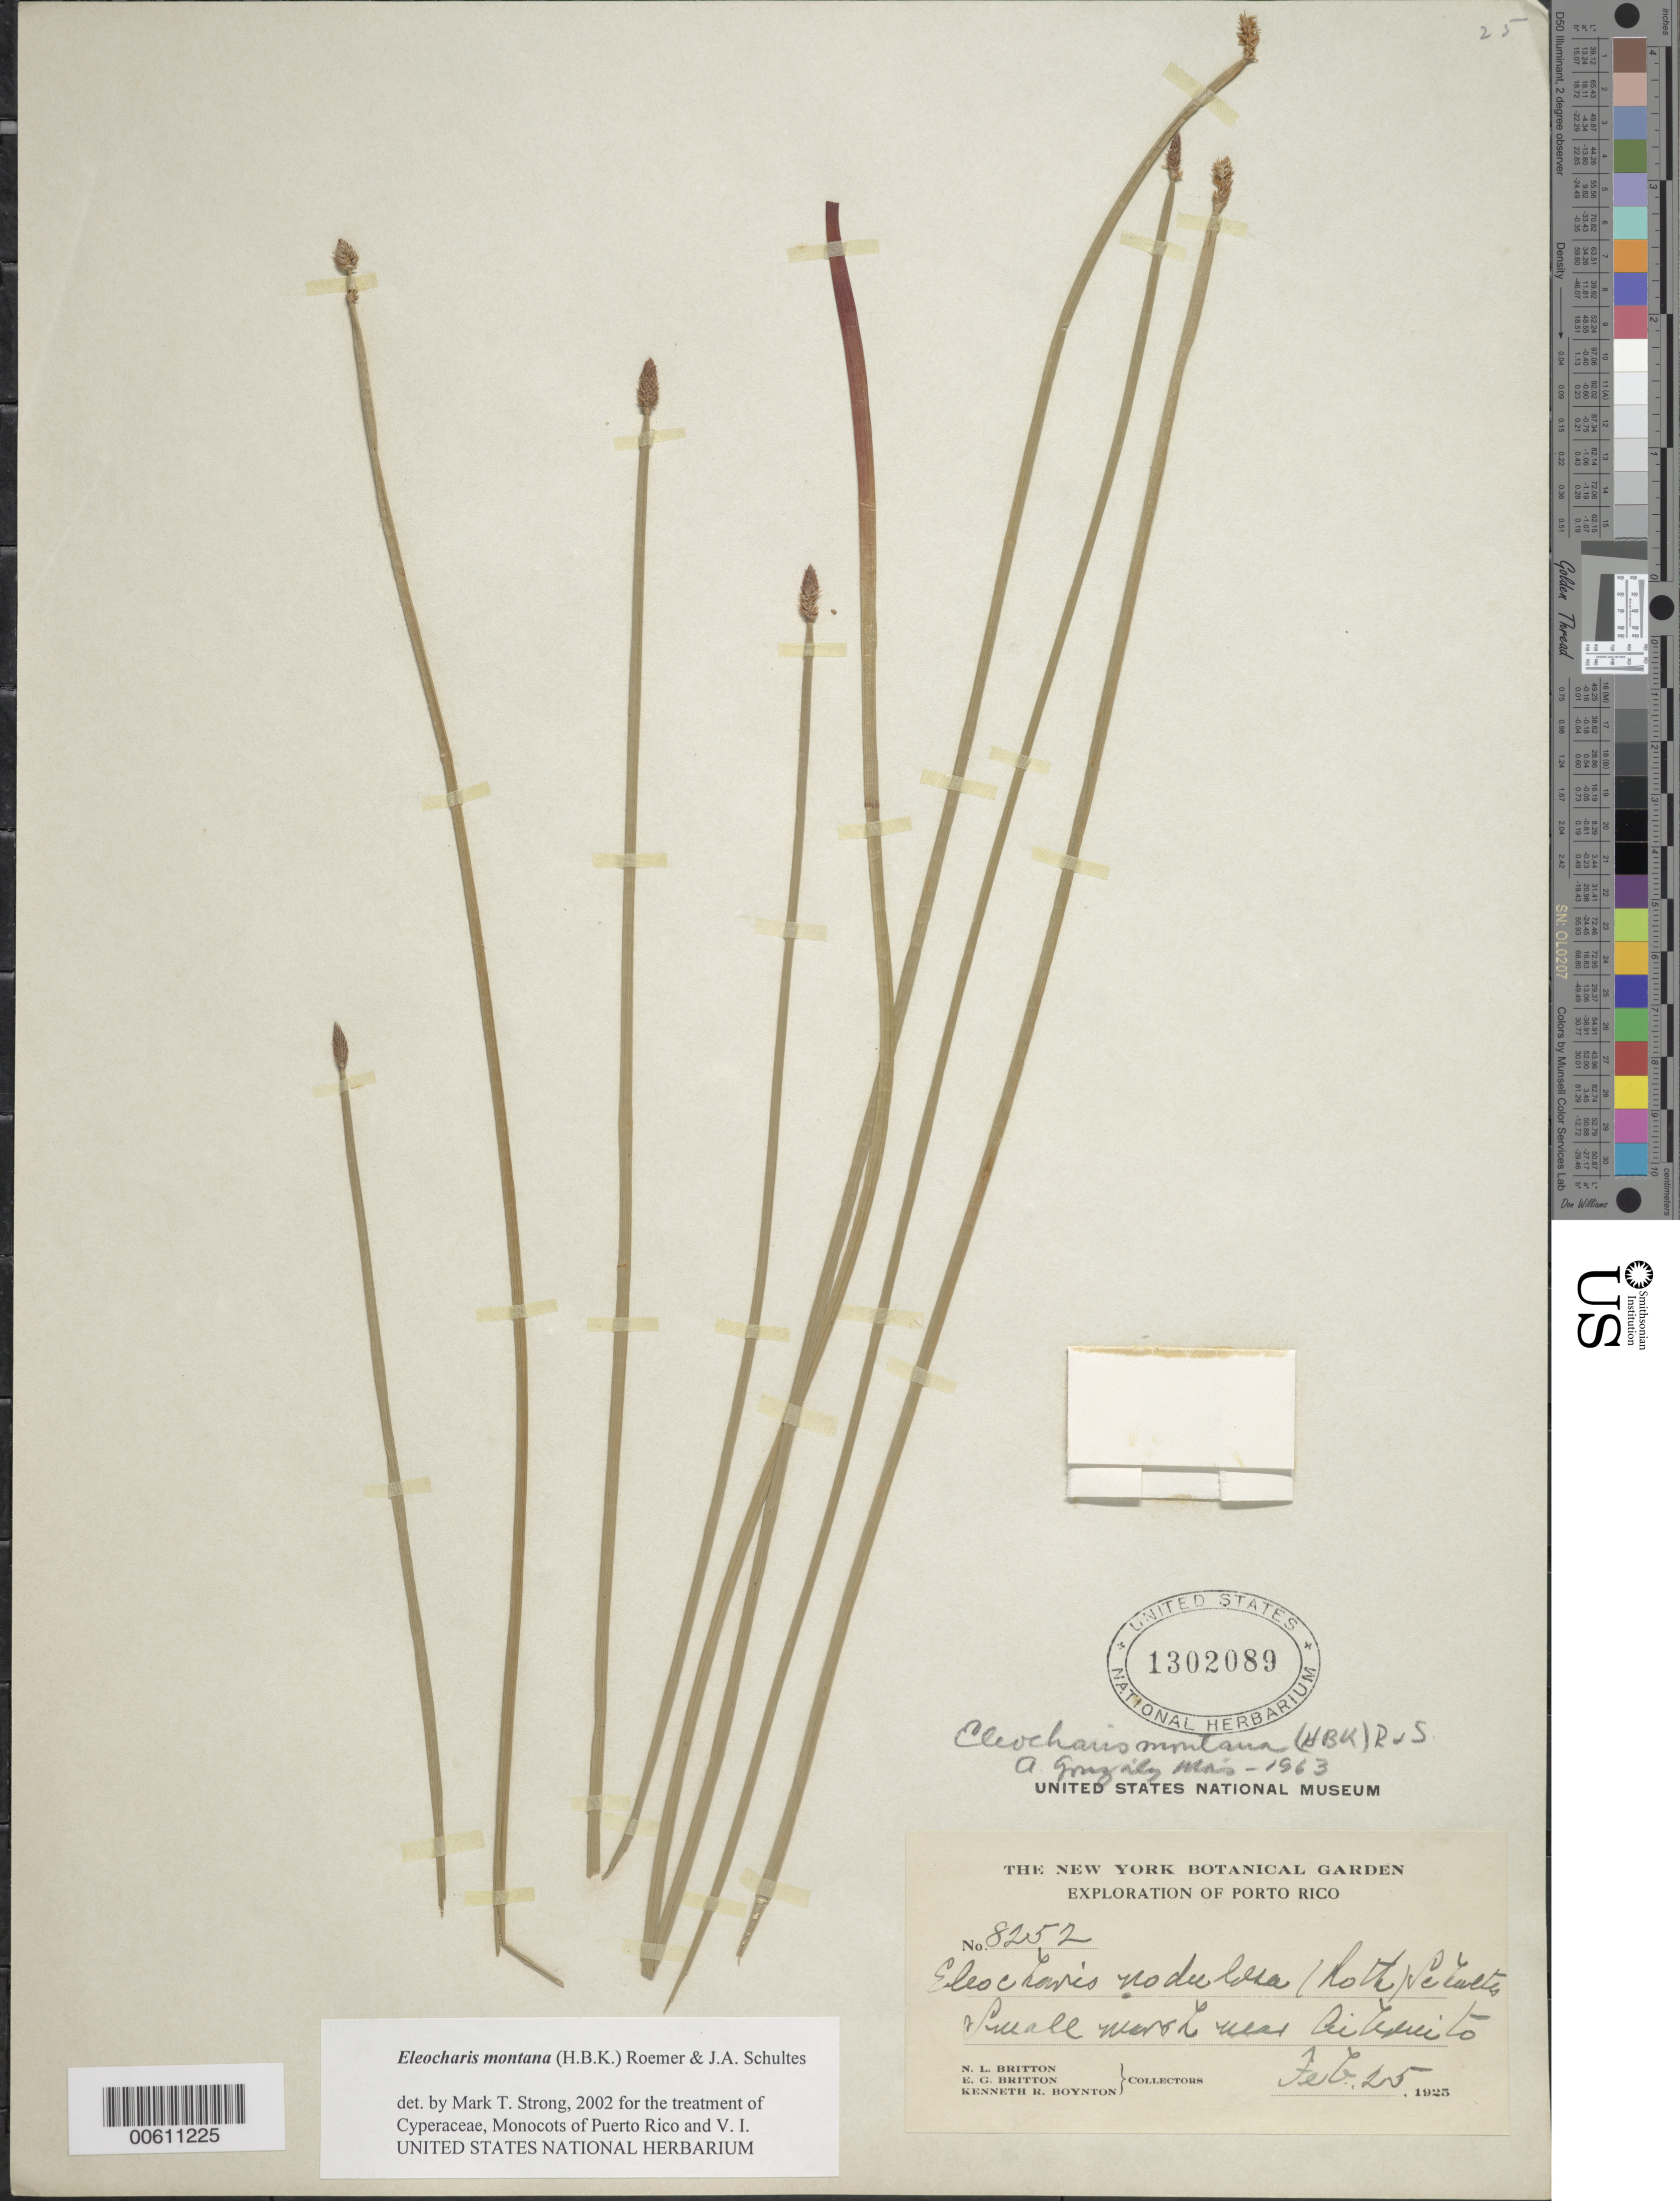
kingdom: Plantae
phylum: Tracheophyta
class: Liliopsida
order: Poales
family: Cyperaceae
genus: Eleocharis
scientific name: Eleocharis montana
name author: (Kunth) Roem. & Schult.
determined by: Strong, M. T., (US), Smithsonian Institution - National Museum of Natural History (UNITED STATES)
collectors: N. Britton, E. G. Britton & K. Boyton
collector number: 8252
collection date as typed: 25 Feb 1925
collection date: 1925-02-25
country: Puerto Rico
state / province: Abonito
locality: Near Aibonito.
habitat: Small marsh.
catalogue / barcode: US 1302089